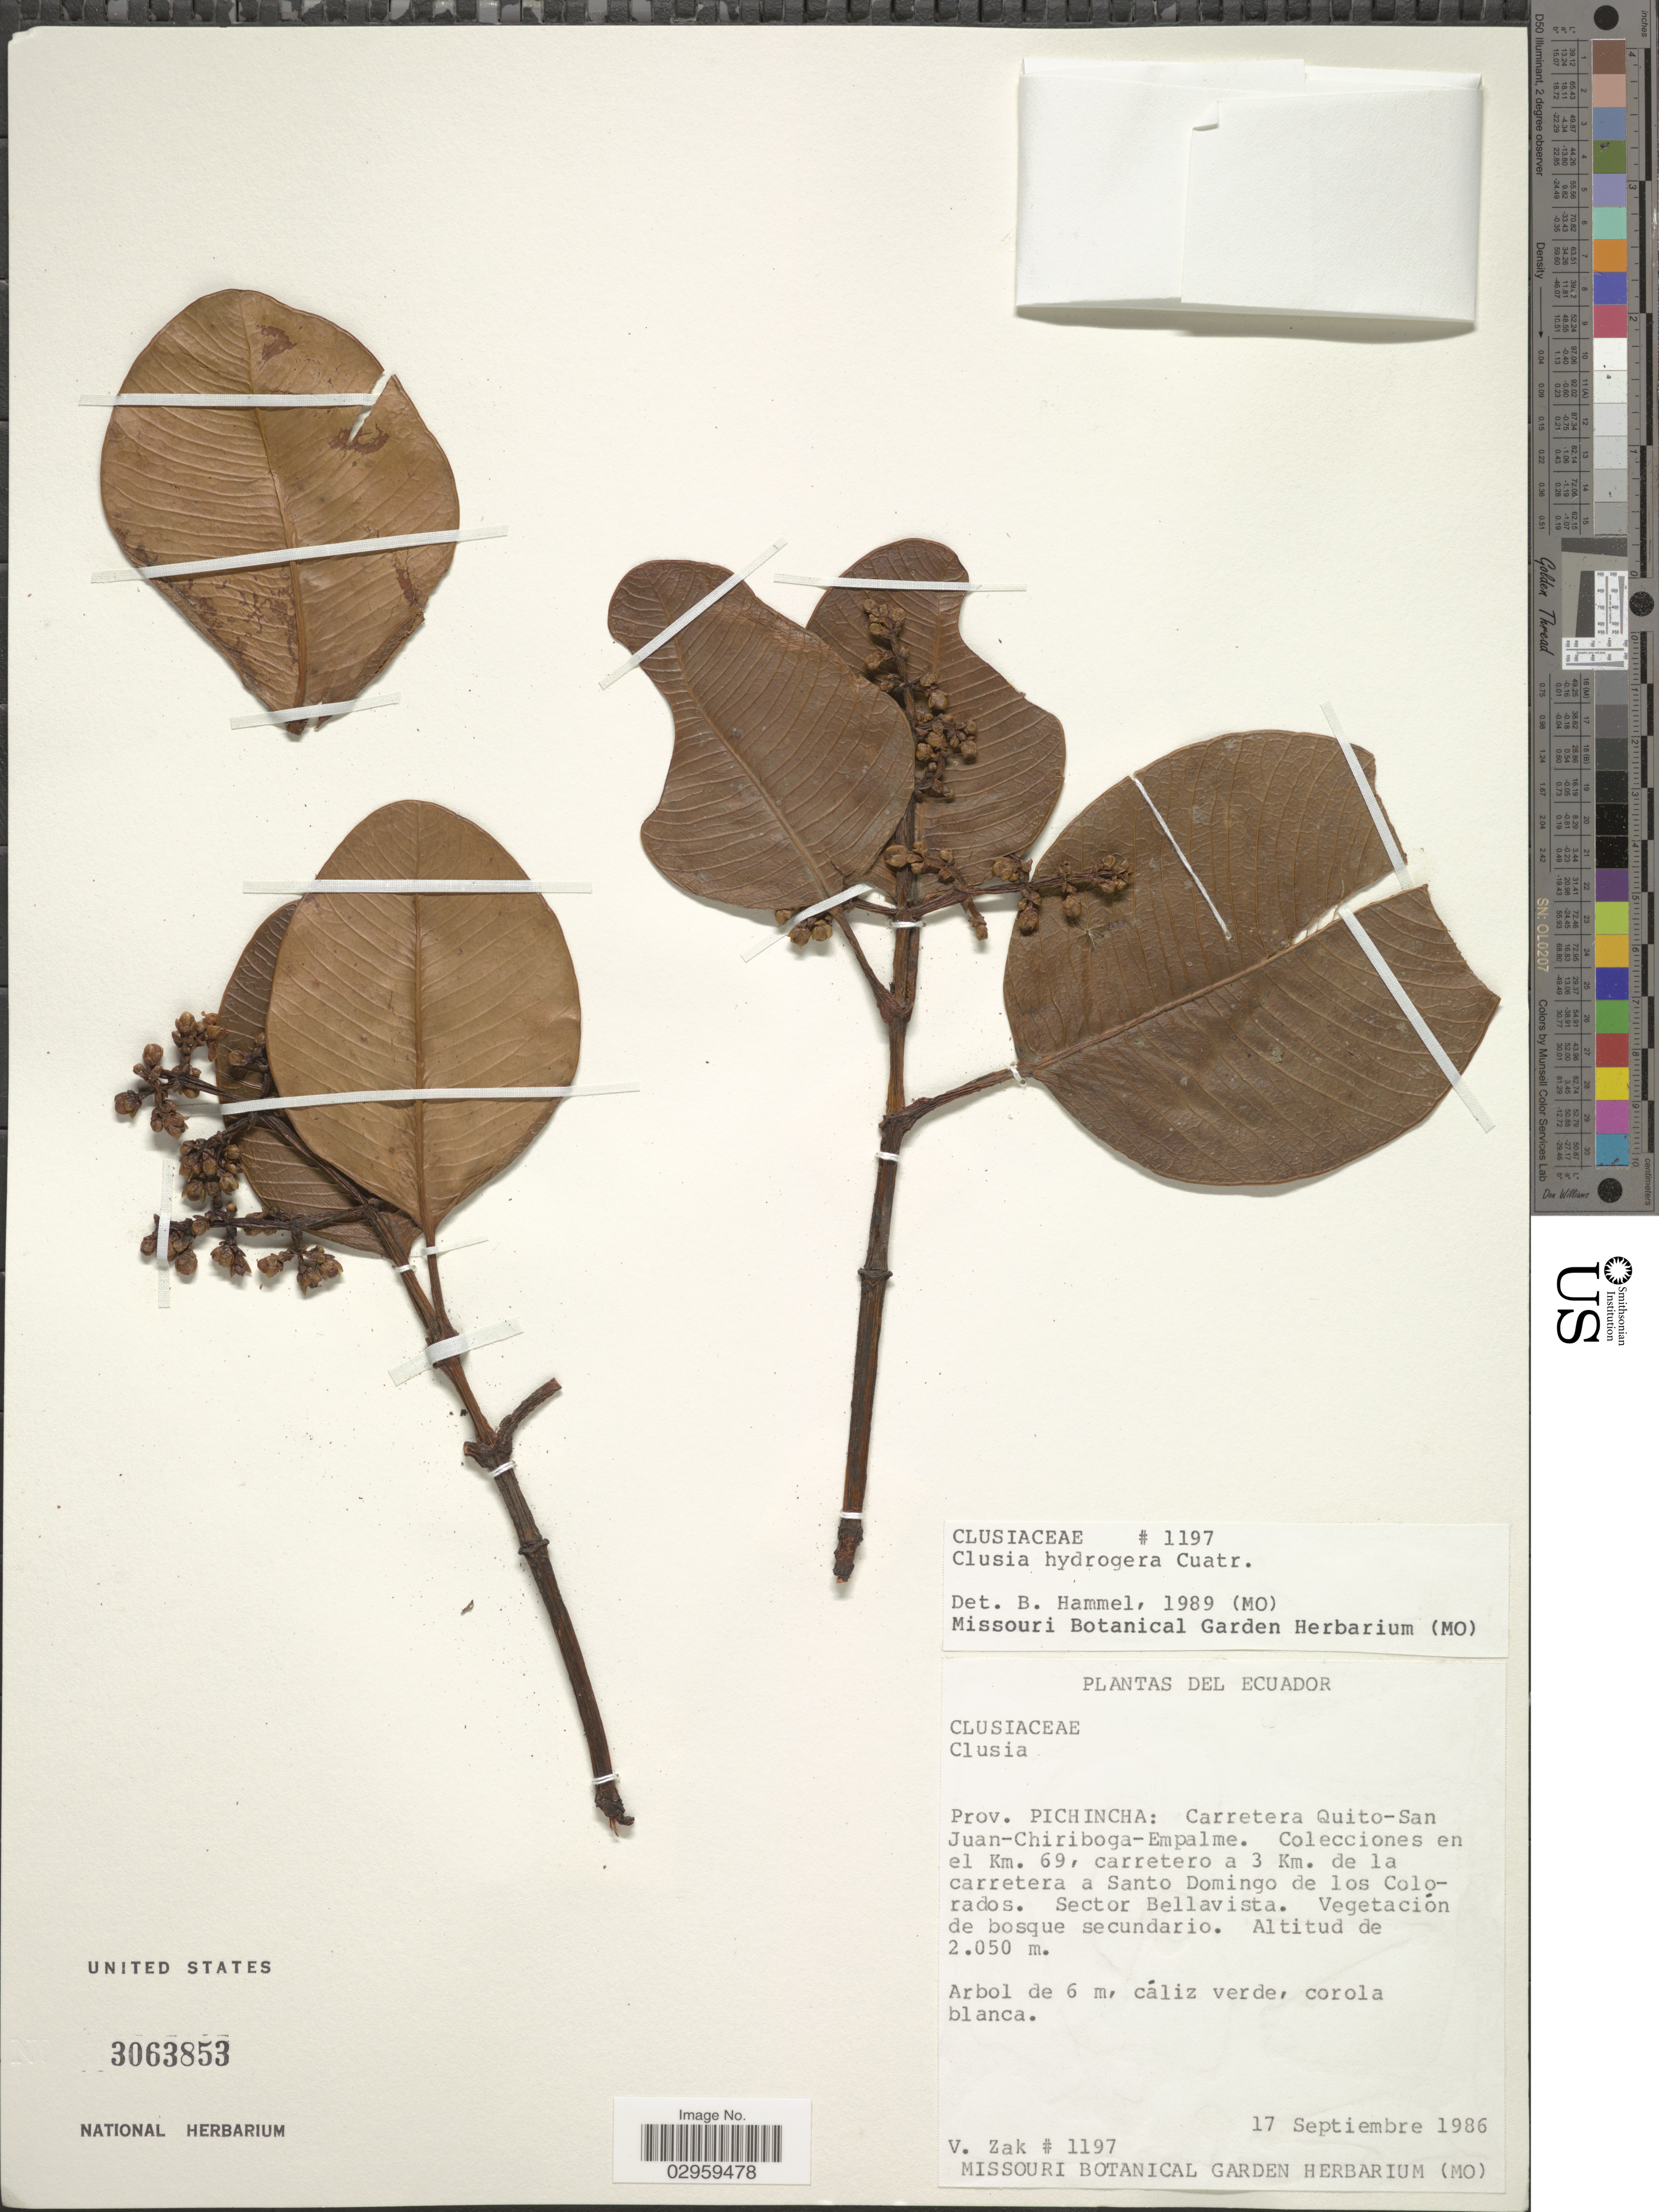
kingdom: Plantae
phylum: Tracheophyta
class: Magnoliopsida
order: Malpighiales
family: Clusiaceae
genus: Clusia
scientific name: Clusia hydrogera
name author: Cuatrec.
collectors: V. Zak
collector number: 1197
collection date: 1986-09-17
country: Ecuador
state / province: Pichincha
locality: Prov. Pichincha: Carretera Quito-San Juan-Chiriboga-Empalme. Colecciones en el Km. 69, carretero a 3 Km. de la carretera a Santo Domingo de los Colorados. Sector Bellavista.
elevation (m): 2050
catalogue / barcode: US 3063853